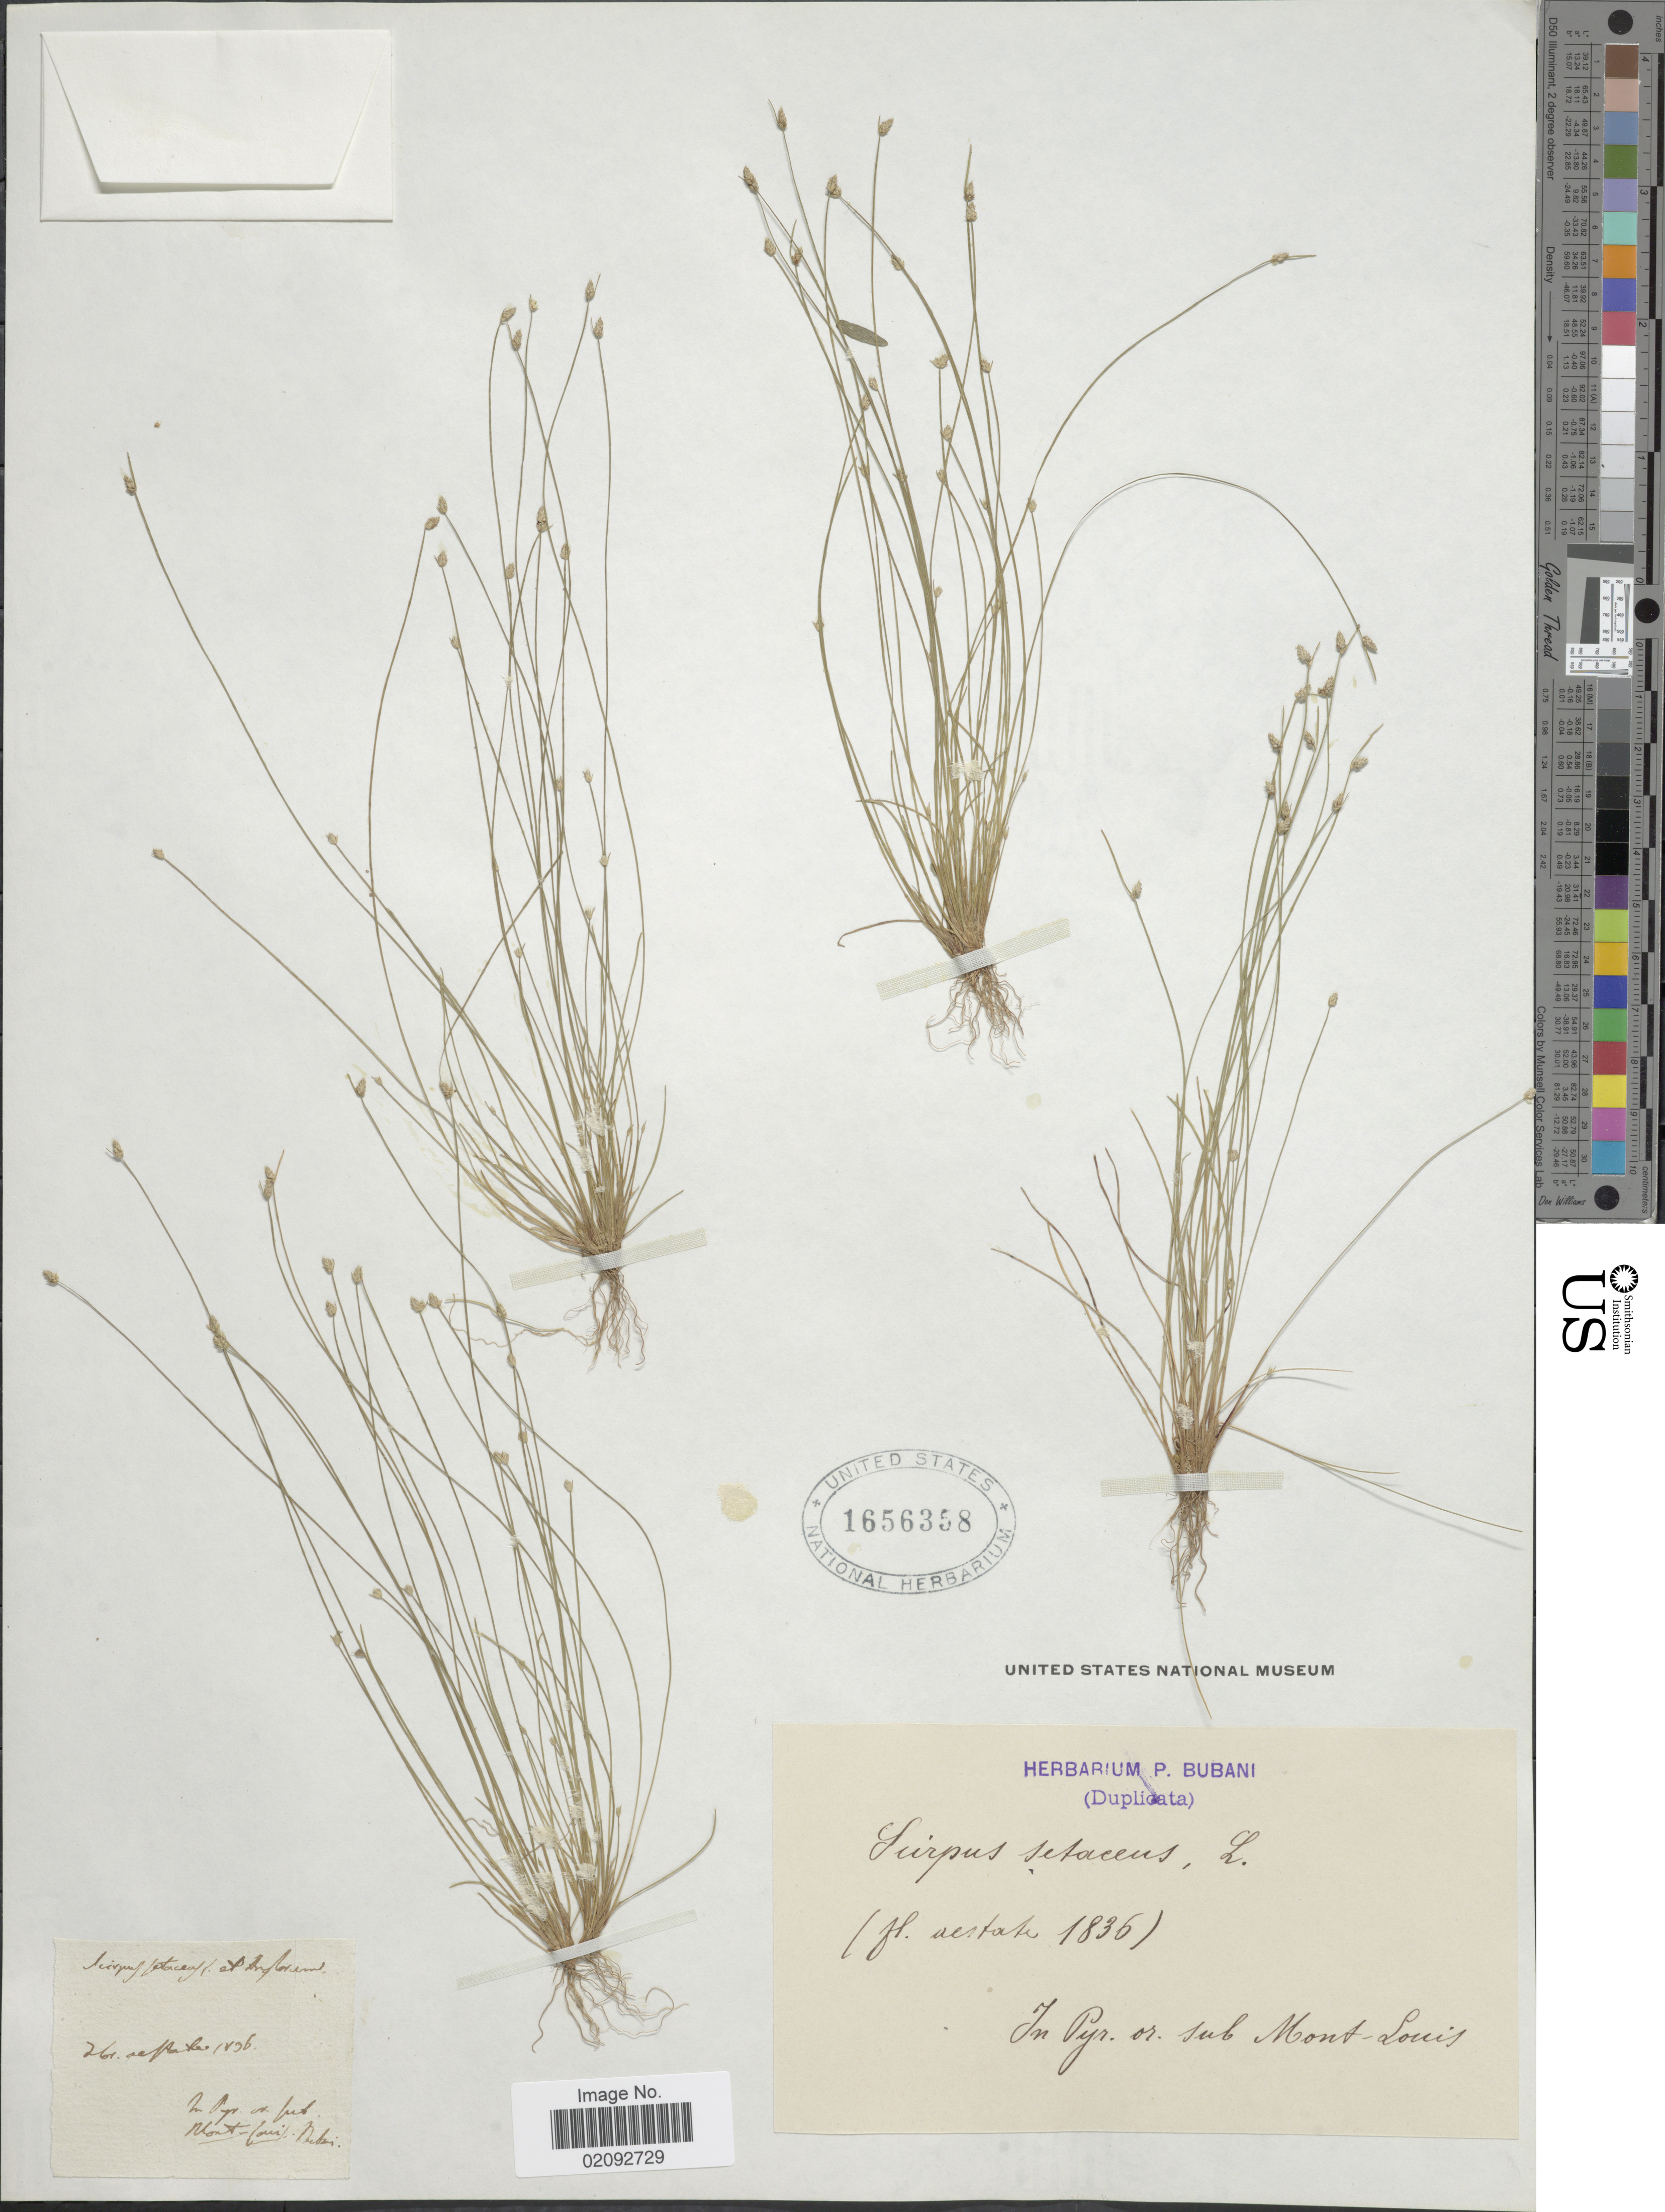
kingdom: Plantae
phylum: Tracheophyta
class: Liliopsida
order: Poales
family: Cyperaceae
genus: Isolepis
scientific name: Isolepis cernua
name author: (Vahl) Roem. & Schult.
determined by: Strong, Mark T., (BOT), Smithsonian Institution - National Museum of Natural History (UNITED STATES)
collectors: ex herb. P. Bubani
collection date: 1836-09-26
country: France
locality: In Pyr, or sub Mont-Louis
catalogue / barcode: US 1656358